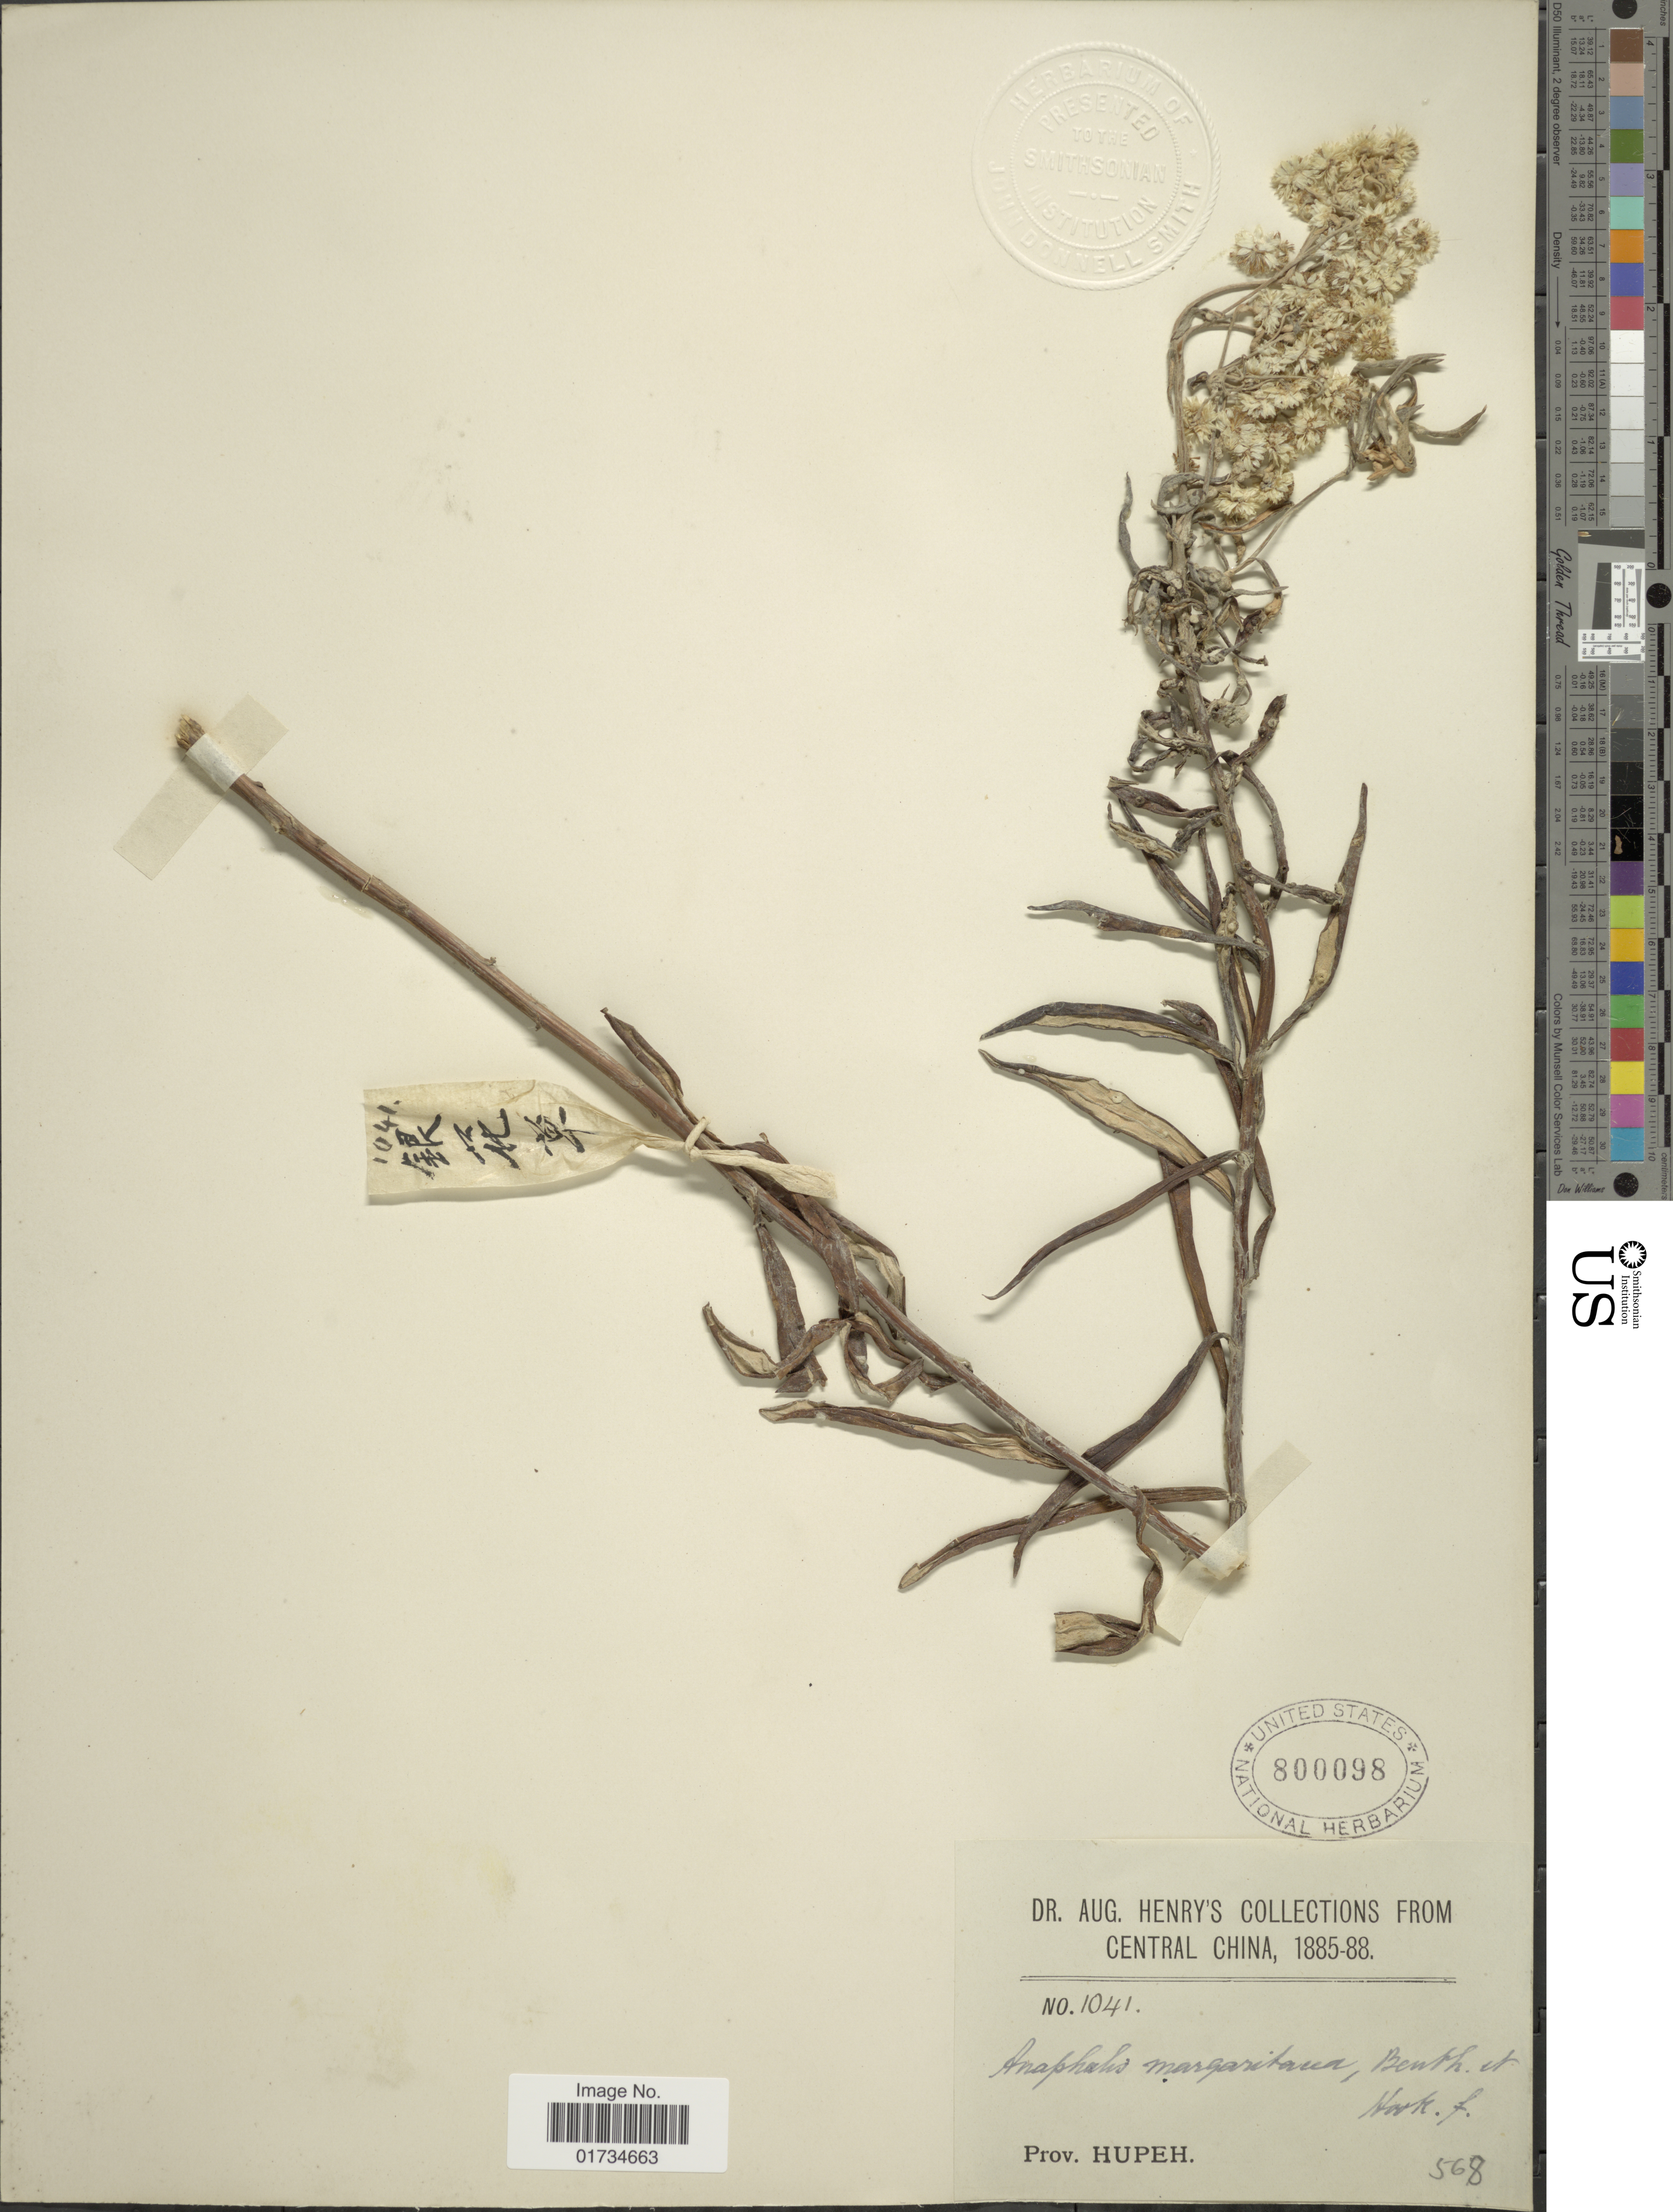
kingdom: Plantae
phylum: Tracheophyta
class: Magnoliopsida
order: Asterales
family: Asteraceae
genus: Anaphalis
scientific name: Anaphalis margaritacea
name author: (L.) Benth. & Hook. f.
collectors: A. Henry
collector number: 1041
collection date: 1885/1888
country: China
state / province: Hubei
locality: Prov. Hupeh. Central China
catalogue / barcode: US 800098